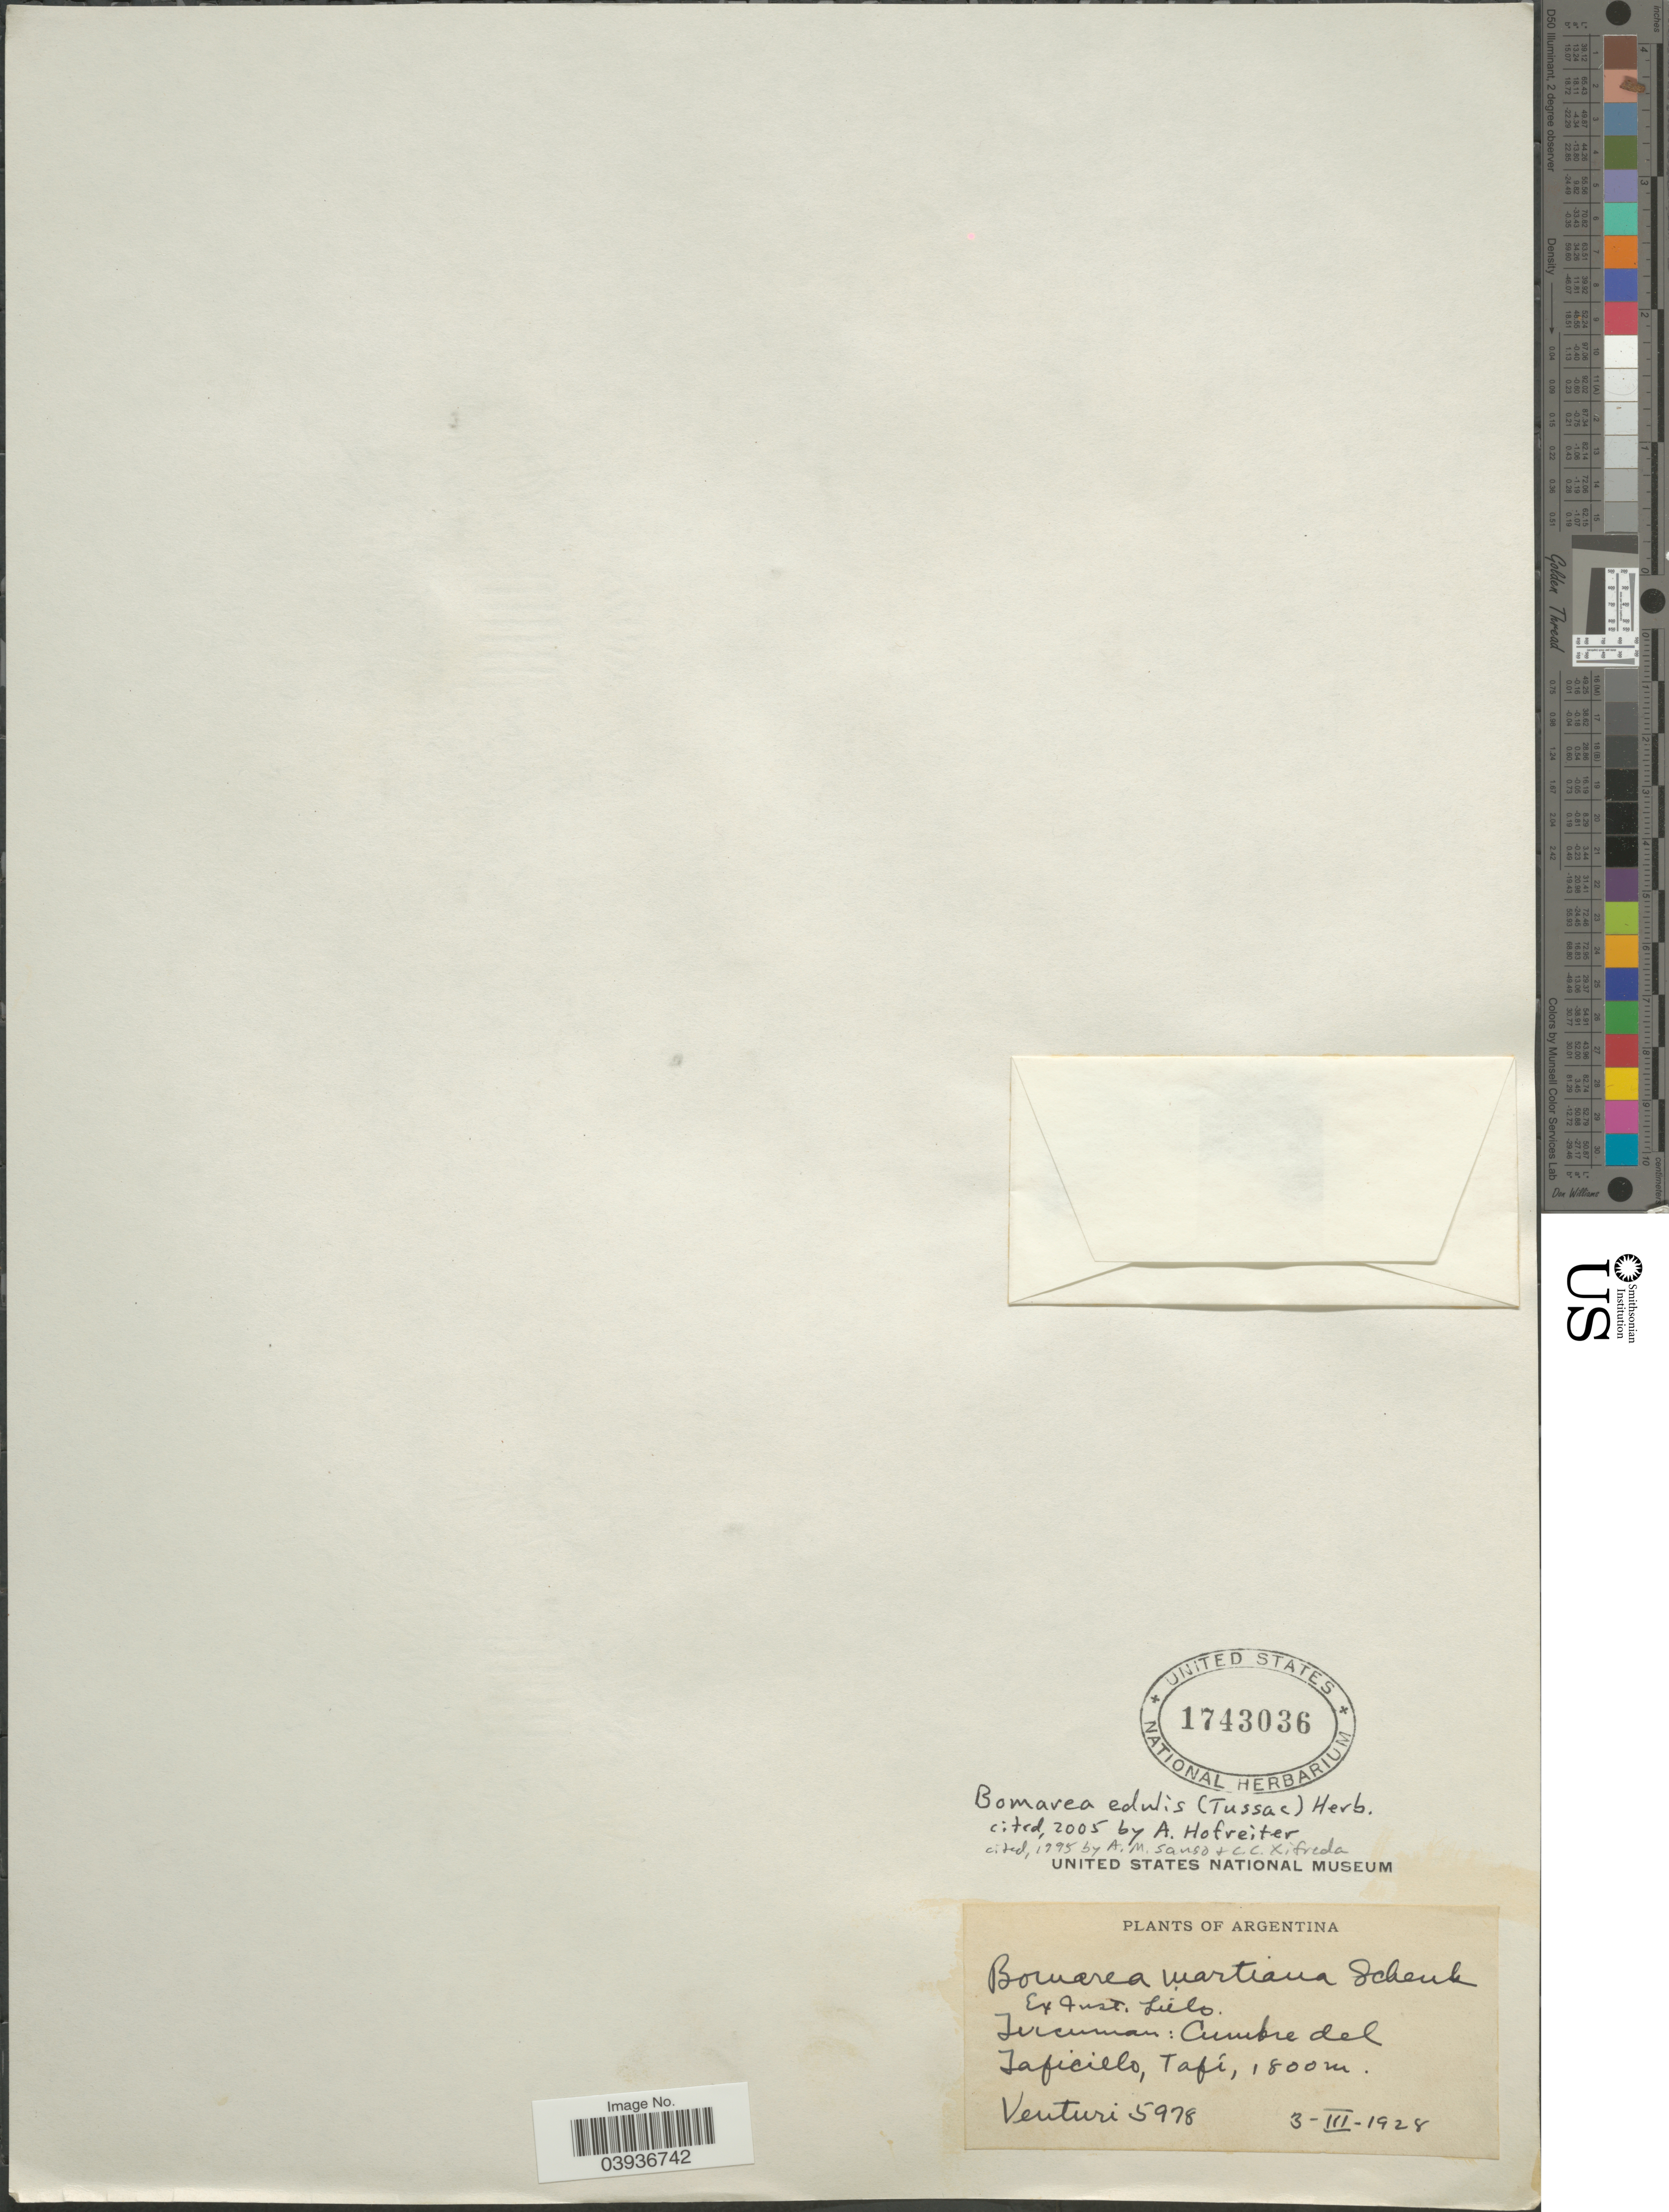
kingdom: Plantae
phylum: Tracheophyta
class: Liliopsida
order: Liliales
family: Alstroemeriaceae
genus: Bomarea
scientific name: Bomarea edulis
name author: (Tussac) Herb.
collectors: Venturi, --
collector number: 5978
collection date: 1928-03-03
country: Argentina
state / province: Tucuman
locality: Cumbre del Taficielo, Tafí.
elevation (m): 1800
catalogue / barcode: US 1743036